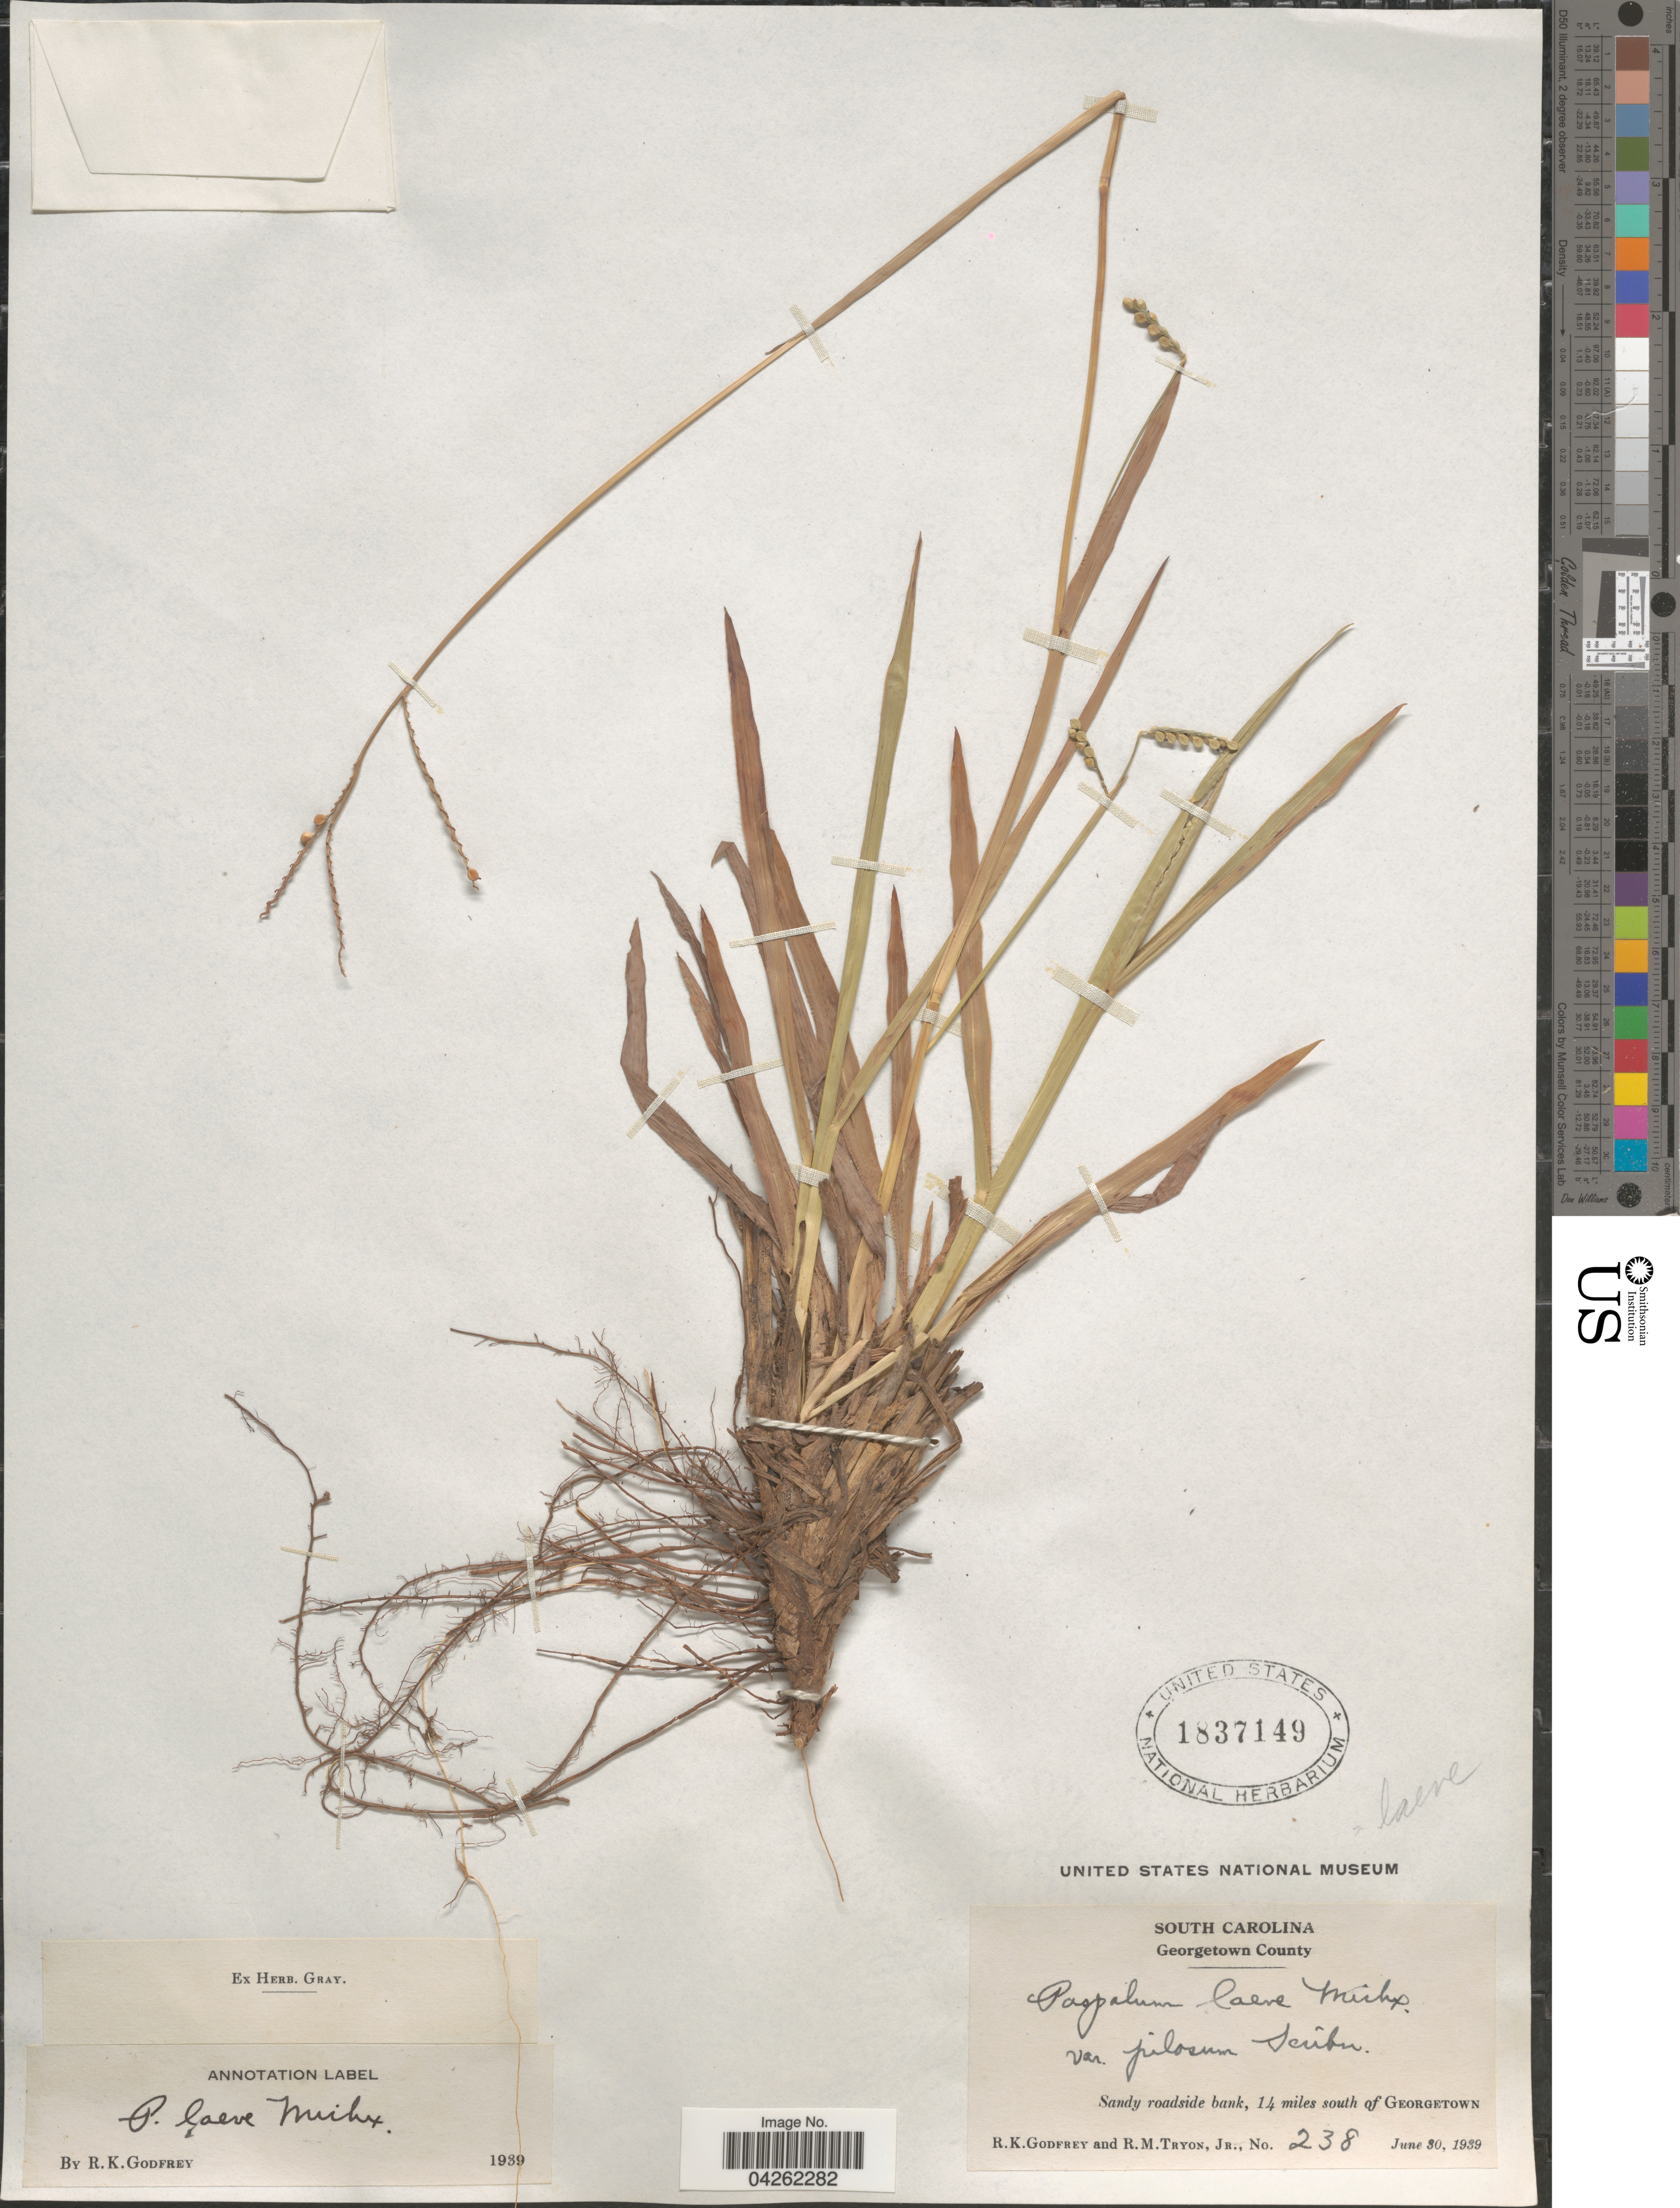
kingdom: Plantae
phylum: Tracheophyta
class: Liliopsida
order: Poales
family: Poaceae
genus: Paspalum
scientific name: Paspalum laeve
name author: Michx.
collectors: R. K. Godfrey & R. Tryon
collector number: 238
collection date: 1939-06-30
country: United States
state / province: South Carolina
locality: Georgetown County. Sandy roadside bank, 14 miles south of Georgetown.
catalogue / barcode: US 1837149